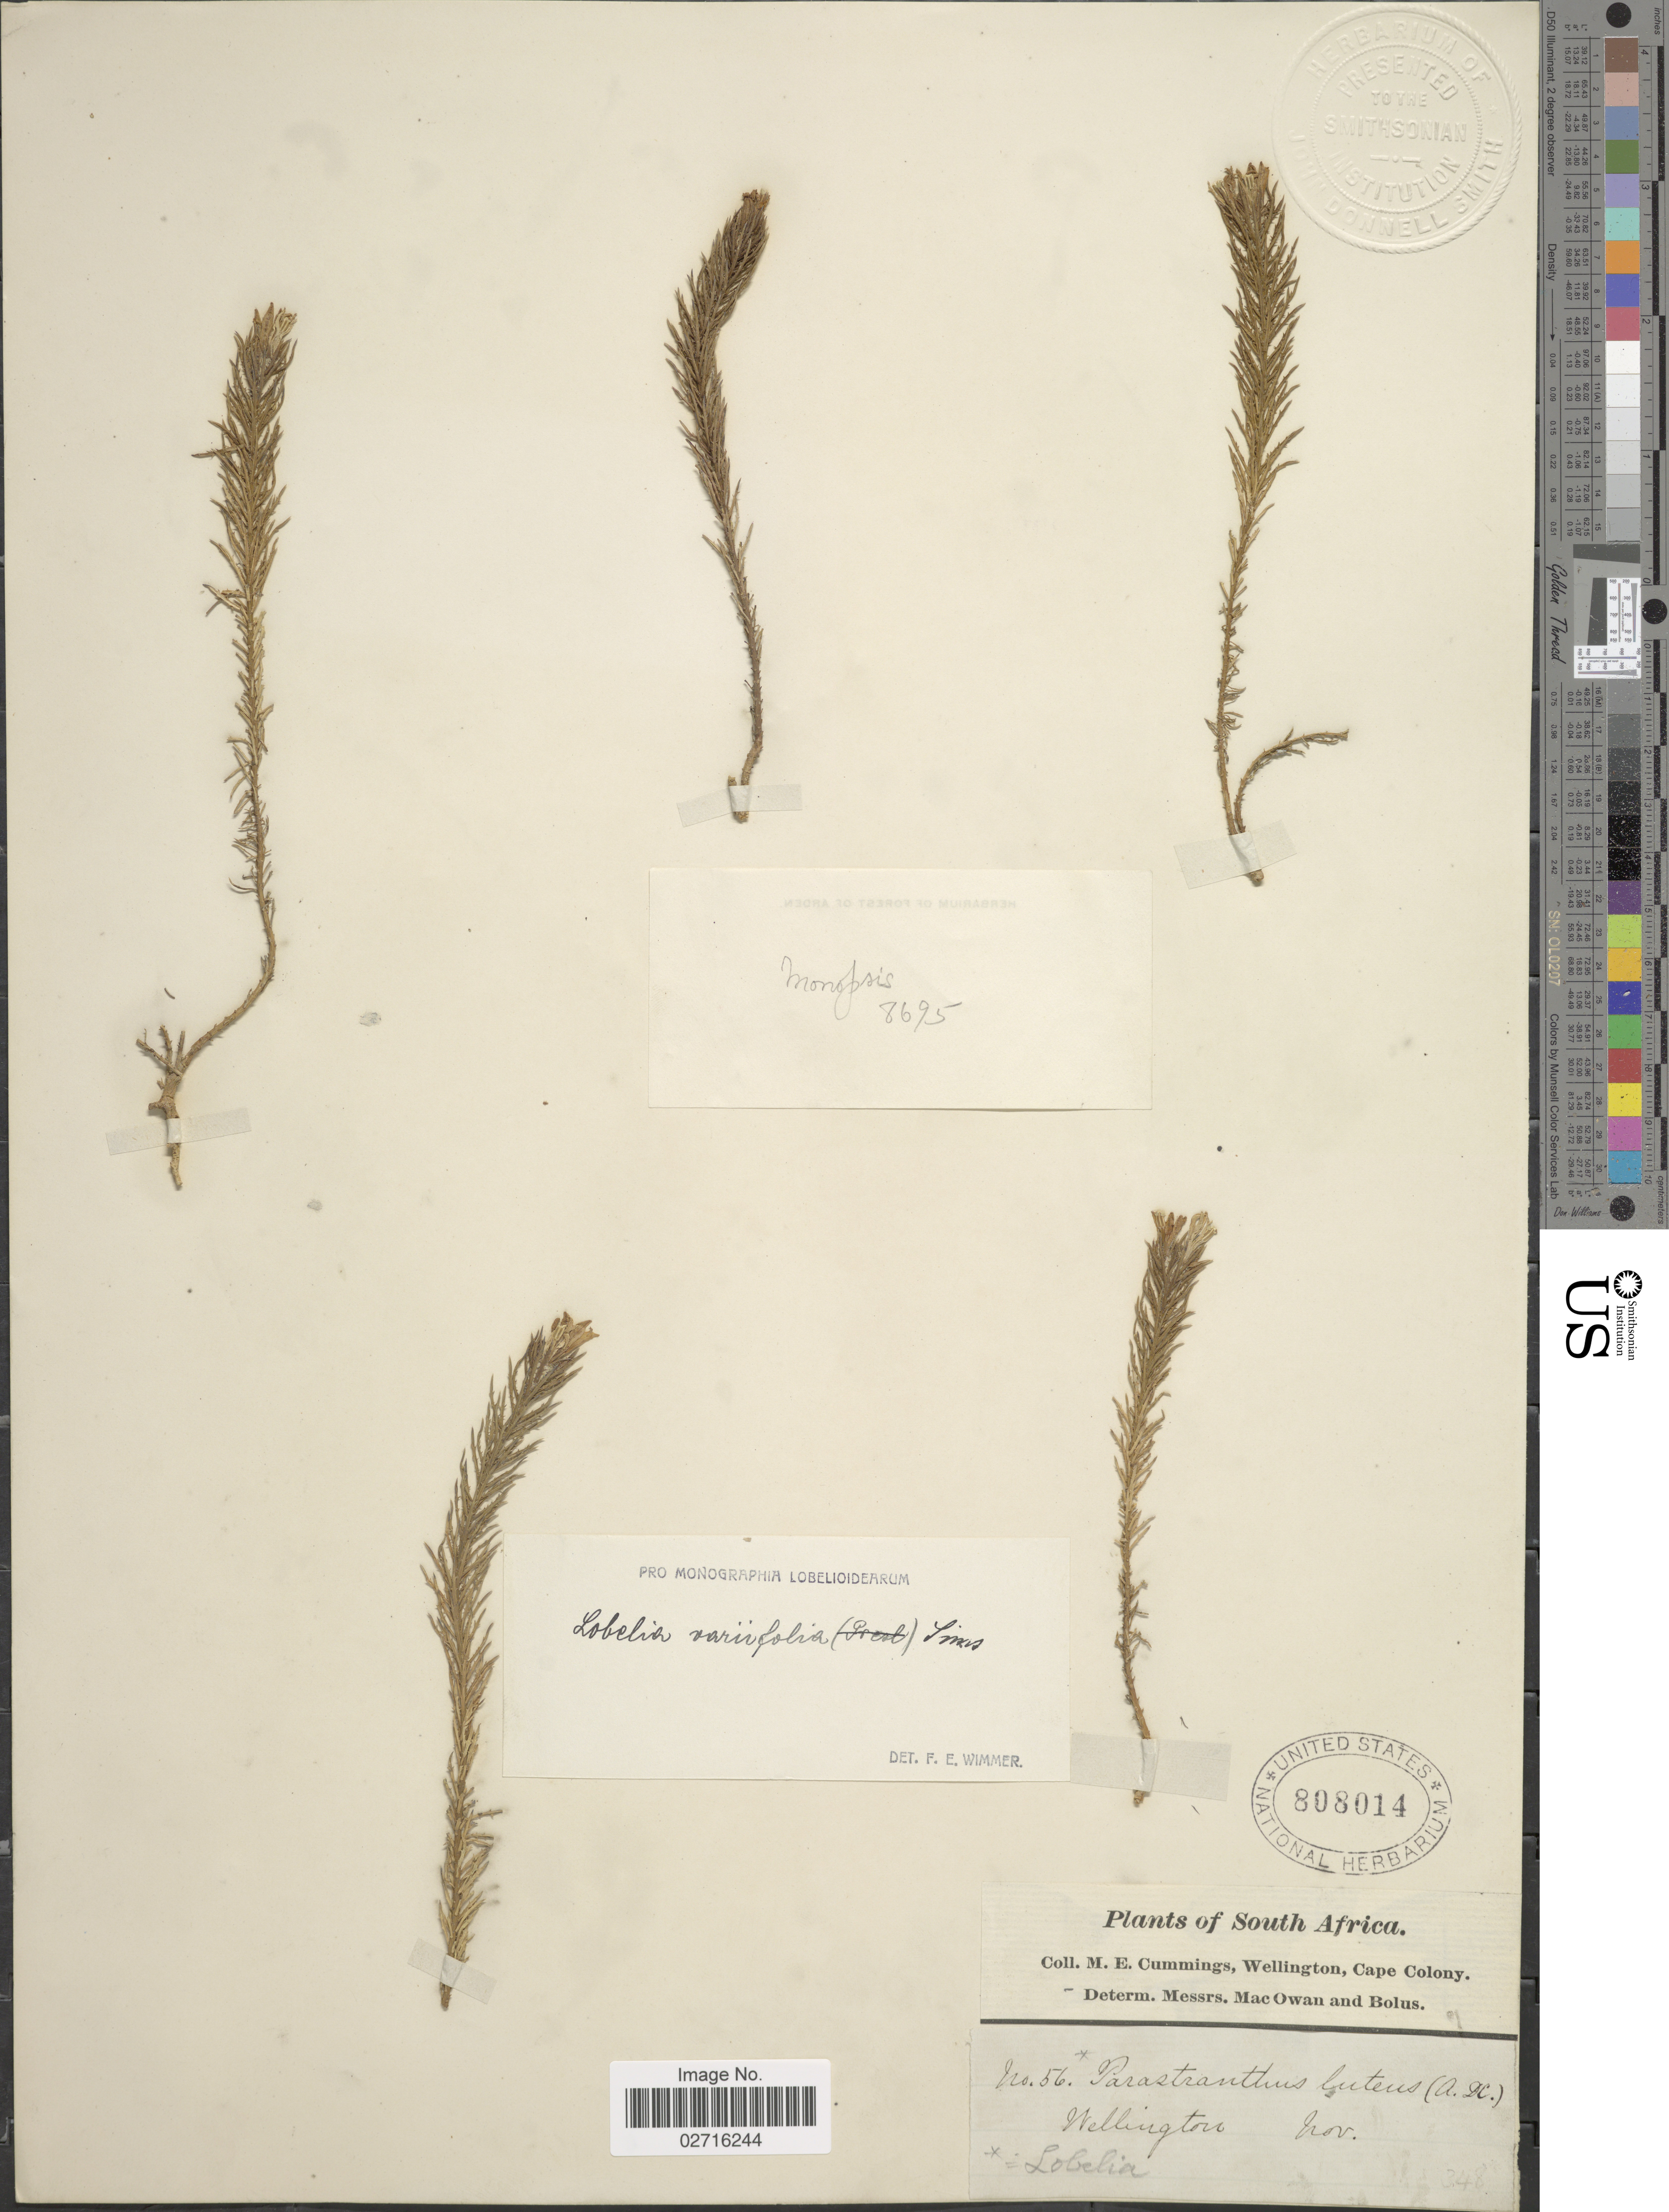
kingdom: Plantae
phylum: Tracheophyta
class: Magnoliopsida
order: Asterales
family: Campanulaceae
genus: Lobelia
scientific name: Lobelia variifolia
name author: Sims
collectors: M. E. Cummings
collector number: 56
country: South Africa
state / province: Western Cape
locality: Wellington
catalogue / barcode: US 808014